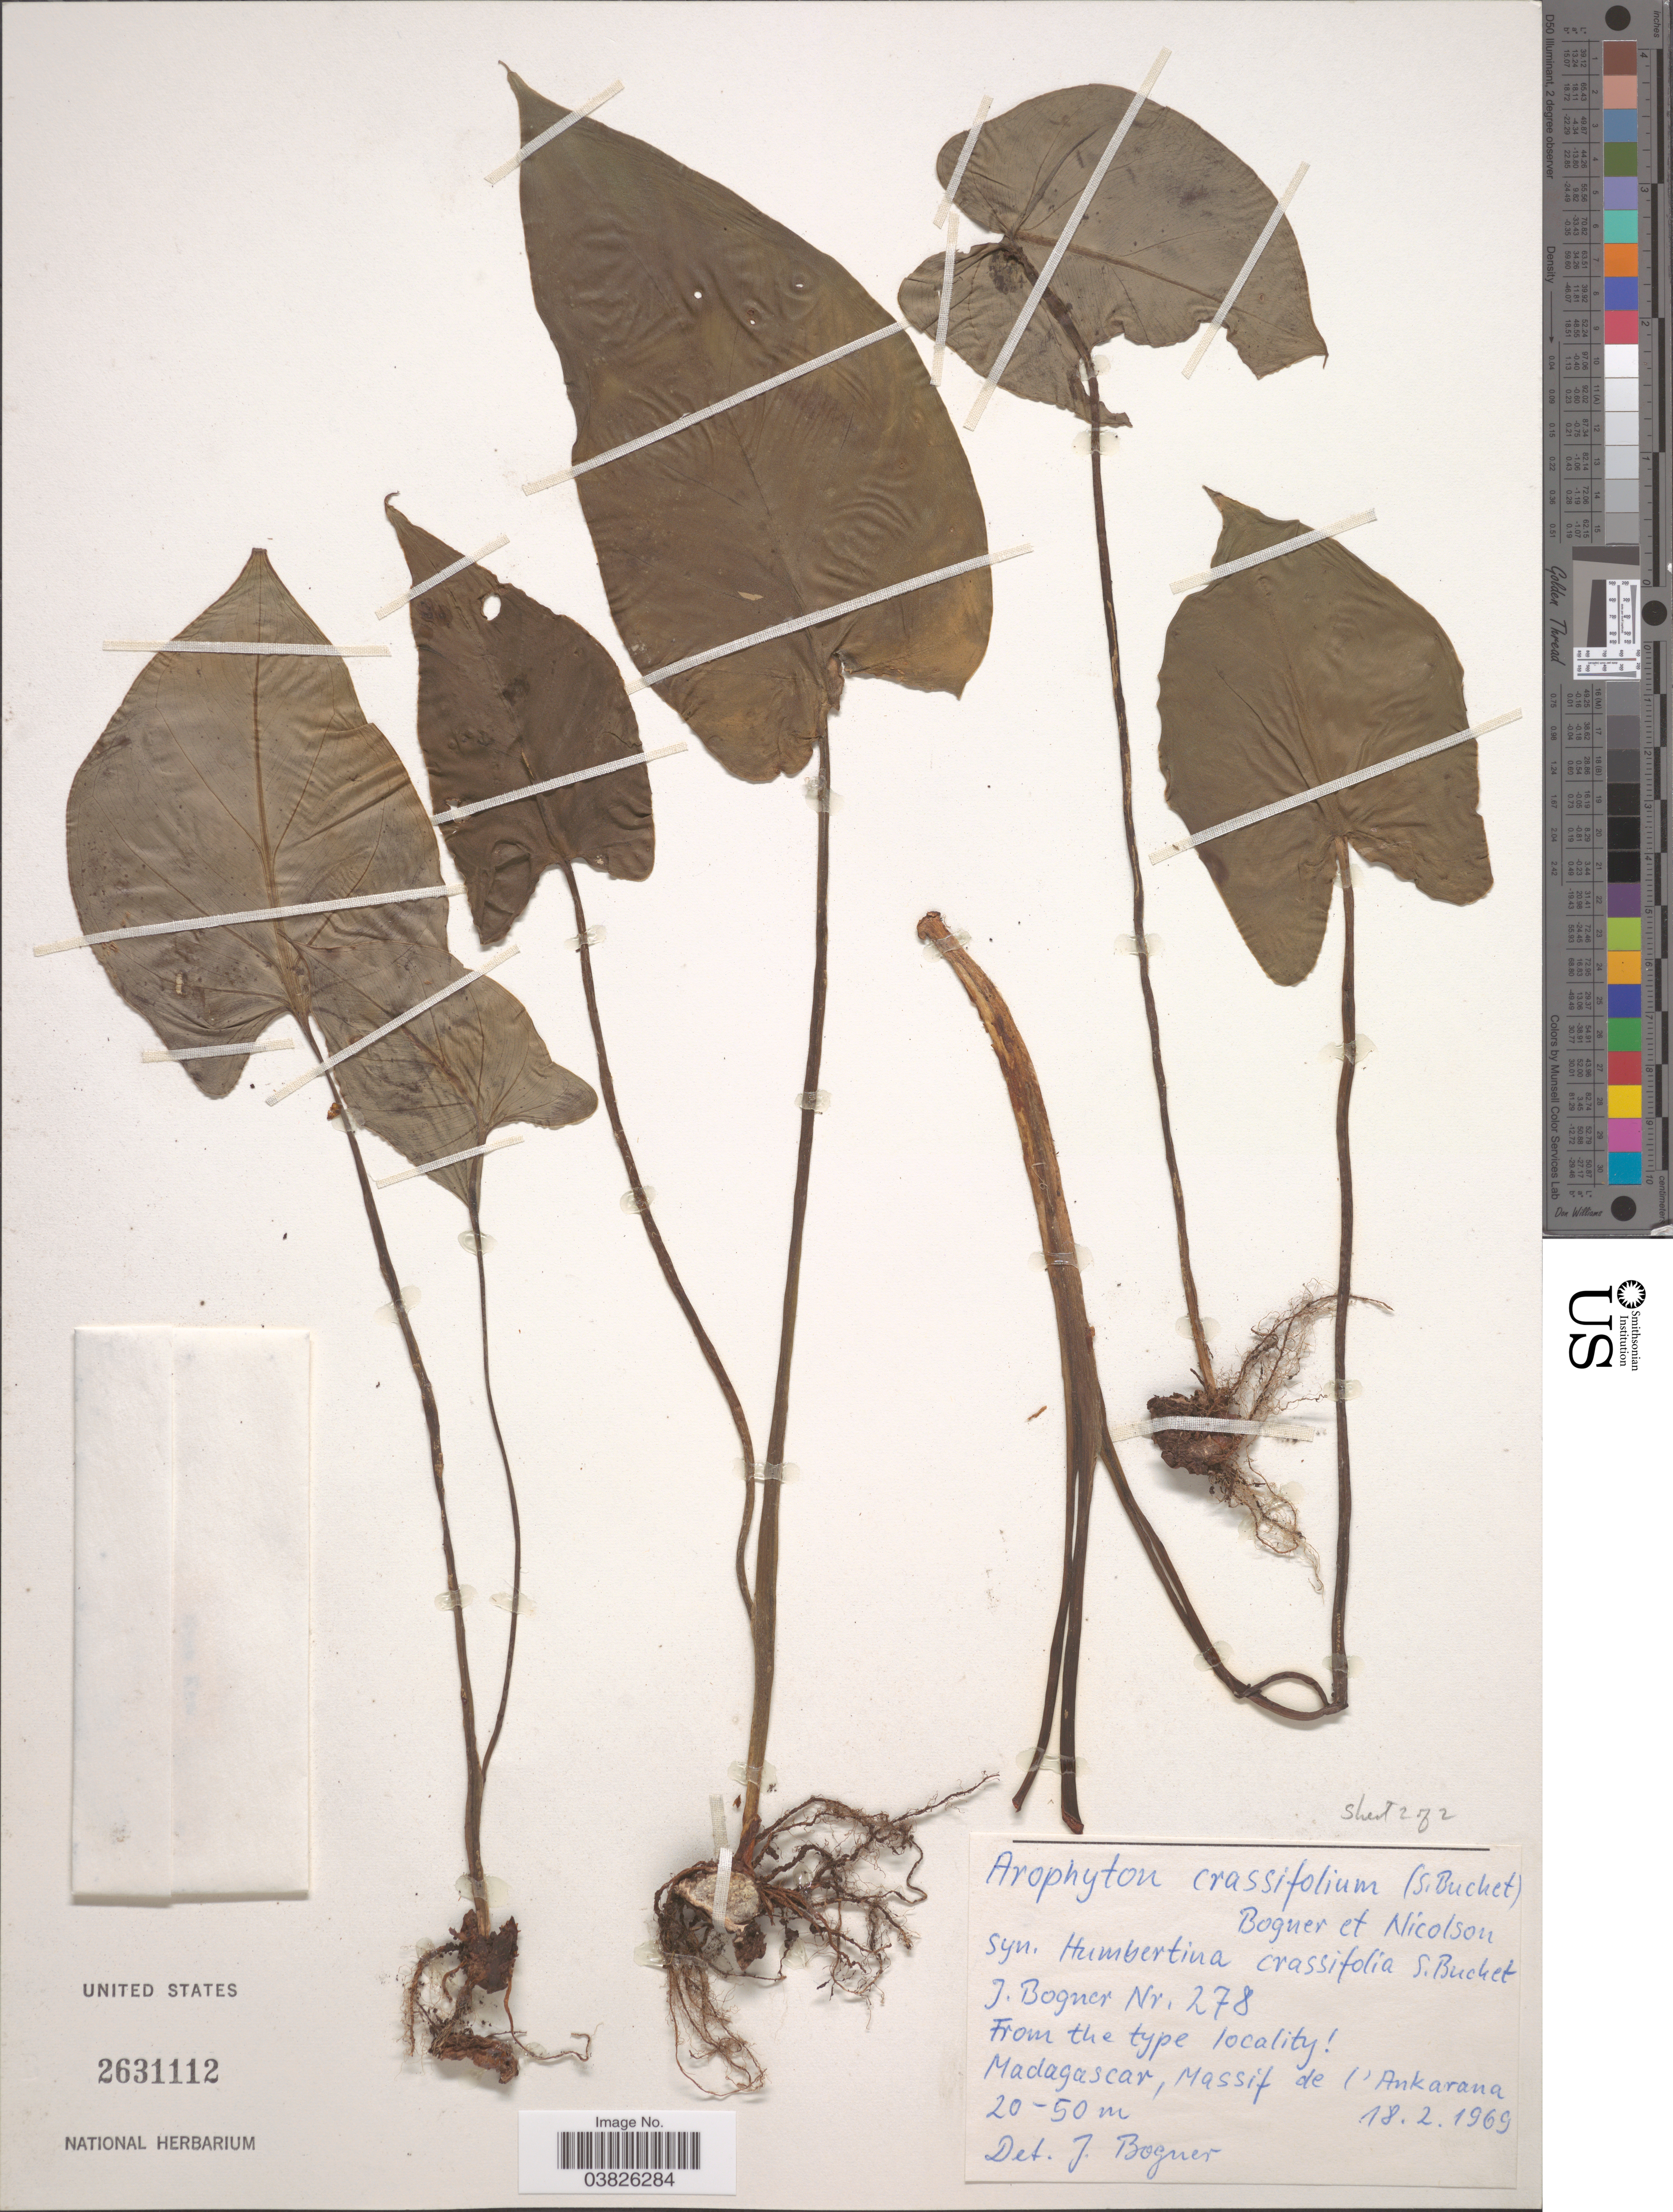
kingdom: Plantae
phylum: Tracheophyta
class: Liliopsida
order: Alismatales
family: Araceae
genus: Arophyton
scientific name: Arophyton crassifolium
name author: (Buchet) Bogner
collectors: J. Bogner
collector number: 278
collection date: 1969-02-18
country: Madagascar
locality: Massif de l'Ankarana.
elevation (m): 20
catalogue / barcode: US 2631112